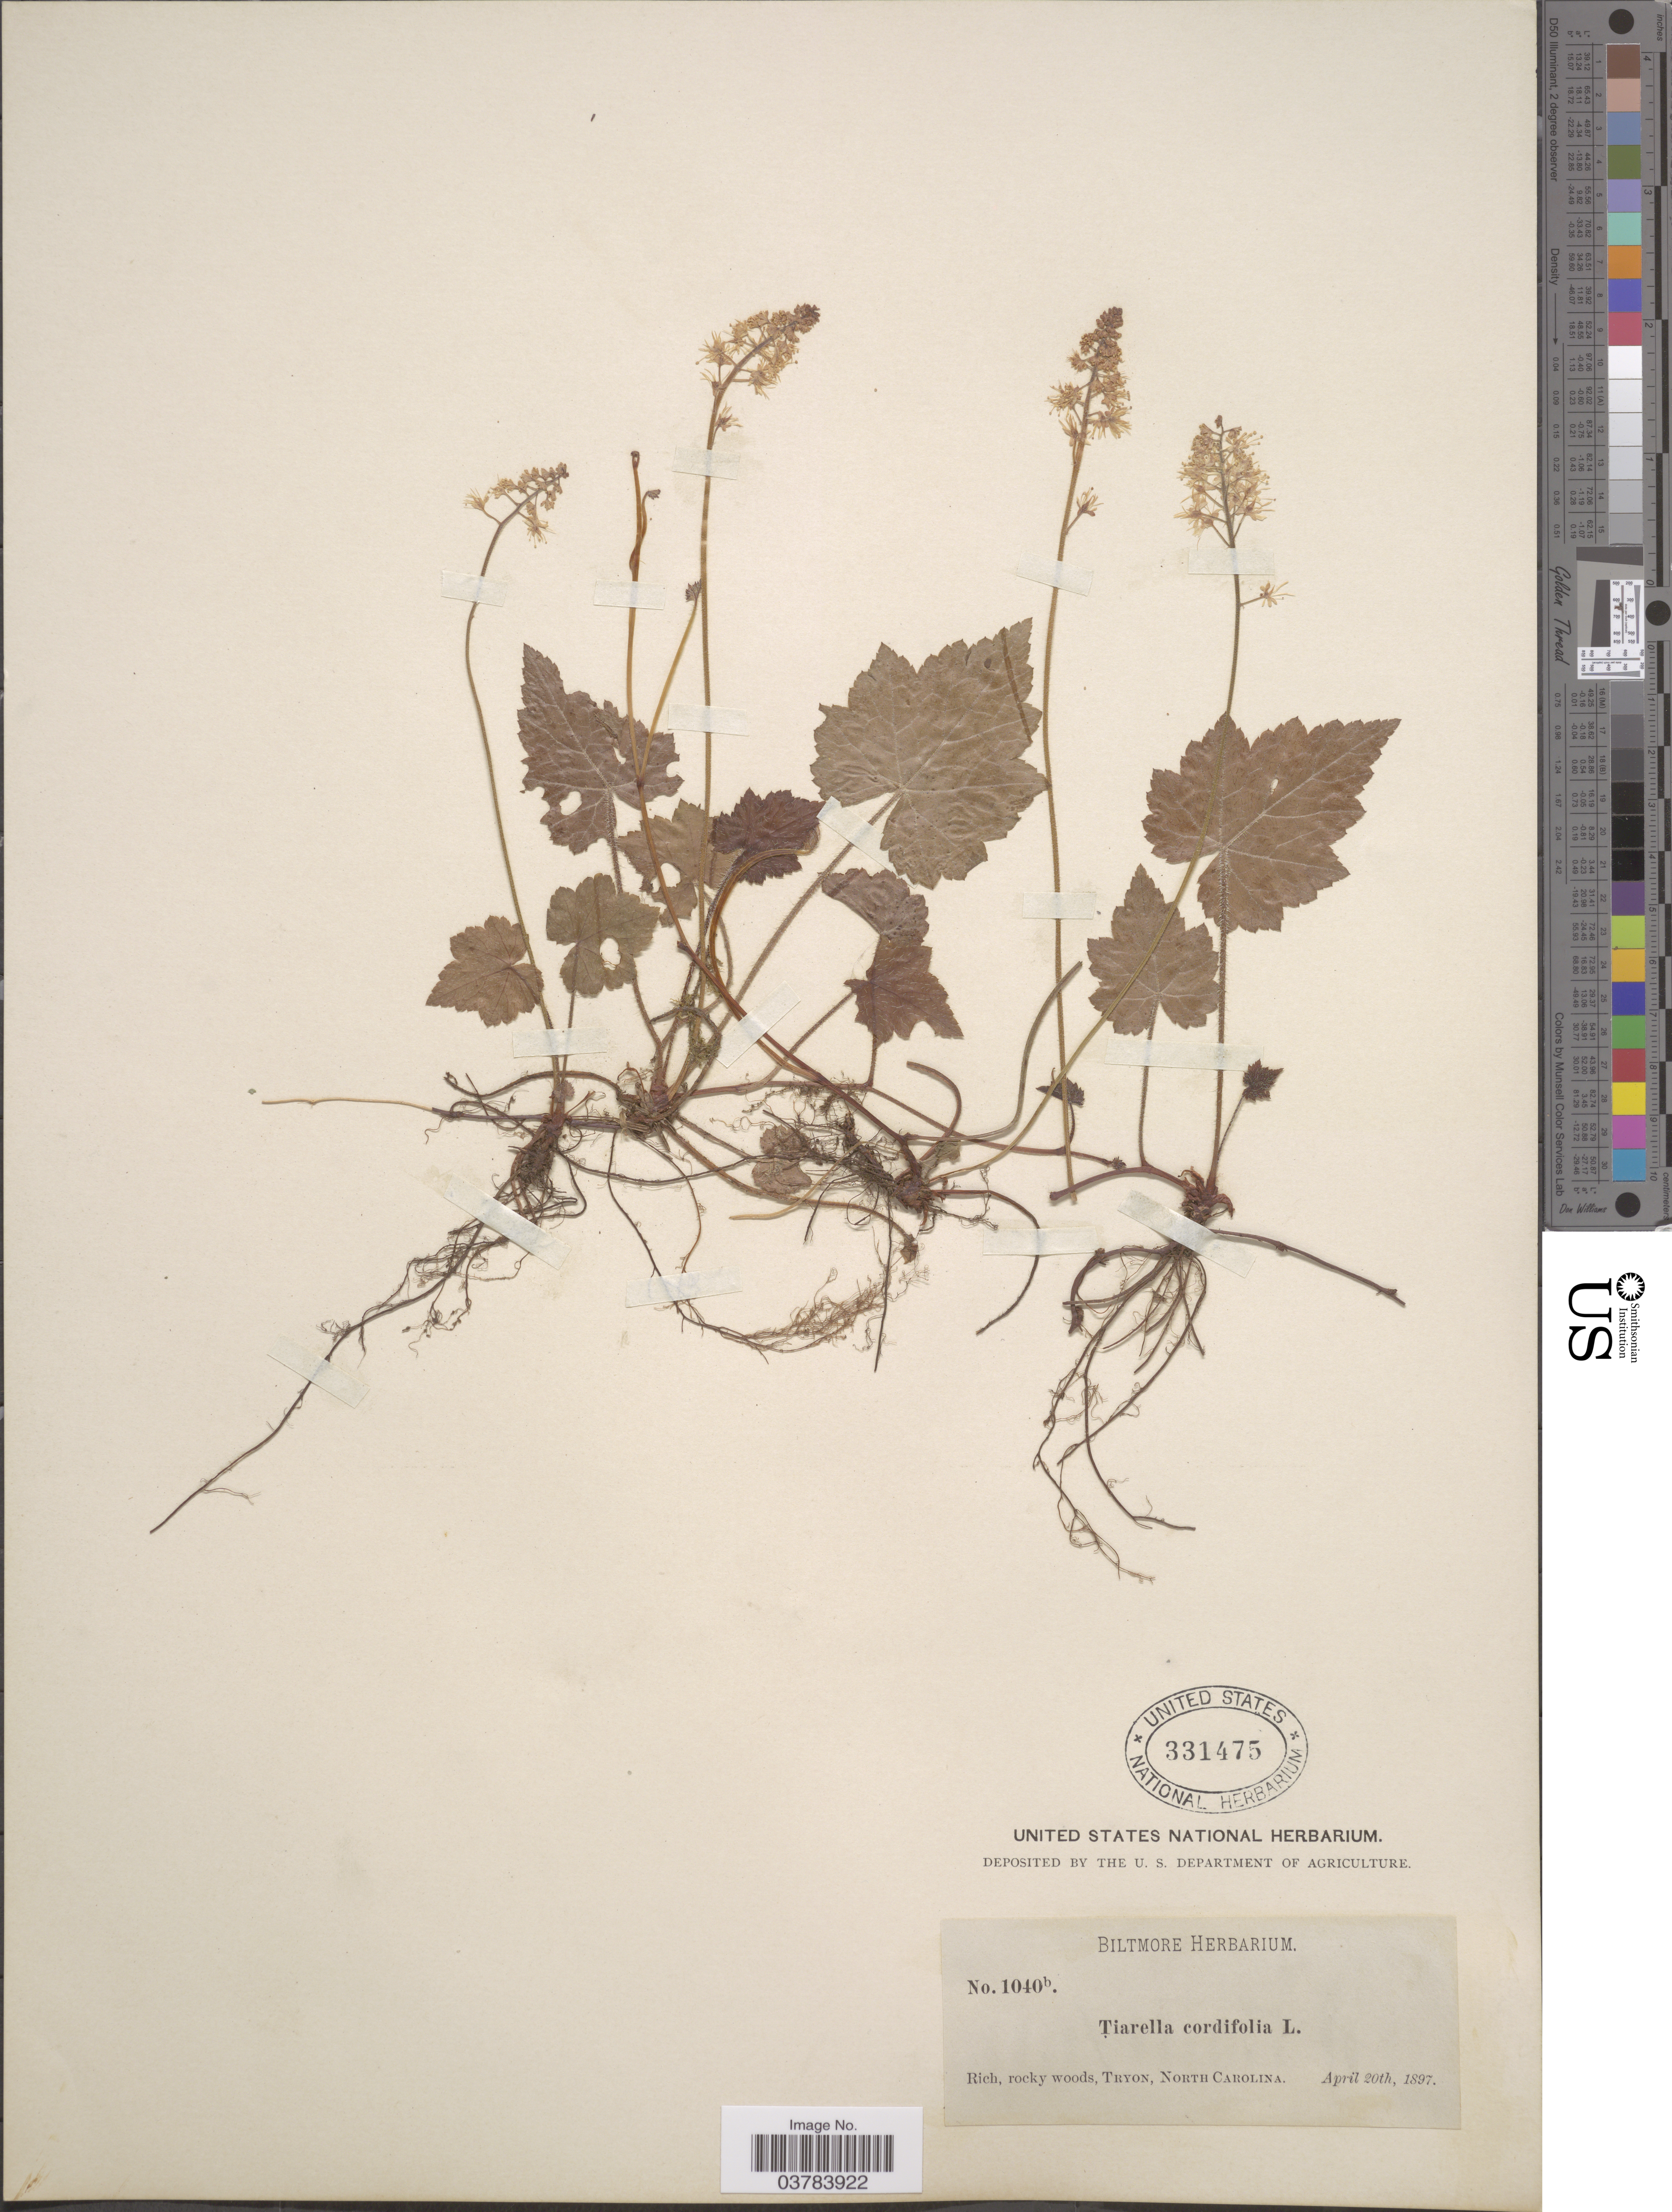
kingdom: Plantae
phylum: Tracheophyta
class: Magnoliopsida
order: Saxifragales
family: Saxifragaceae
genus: Tiarella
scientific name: Tiarella cordifolia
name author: L.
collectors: ex herb. Biltmore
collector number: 1040b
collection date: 1897-04-20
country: United States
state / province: North Carolina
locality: Rich, rocky woods, Tryon.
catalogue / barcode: US 331475